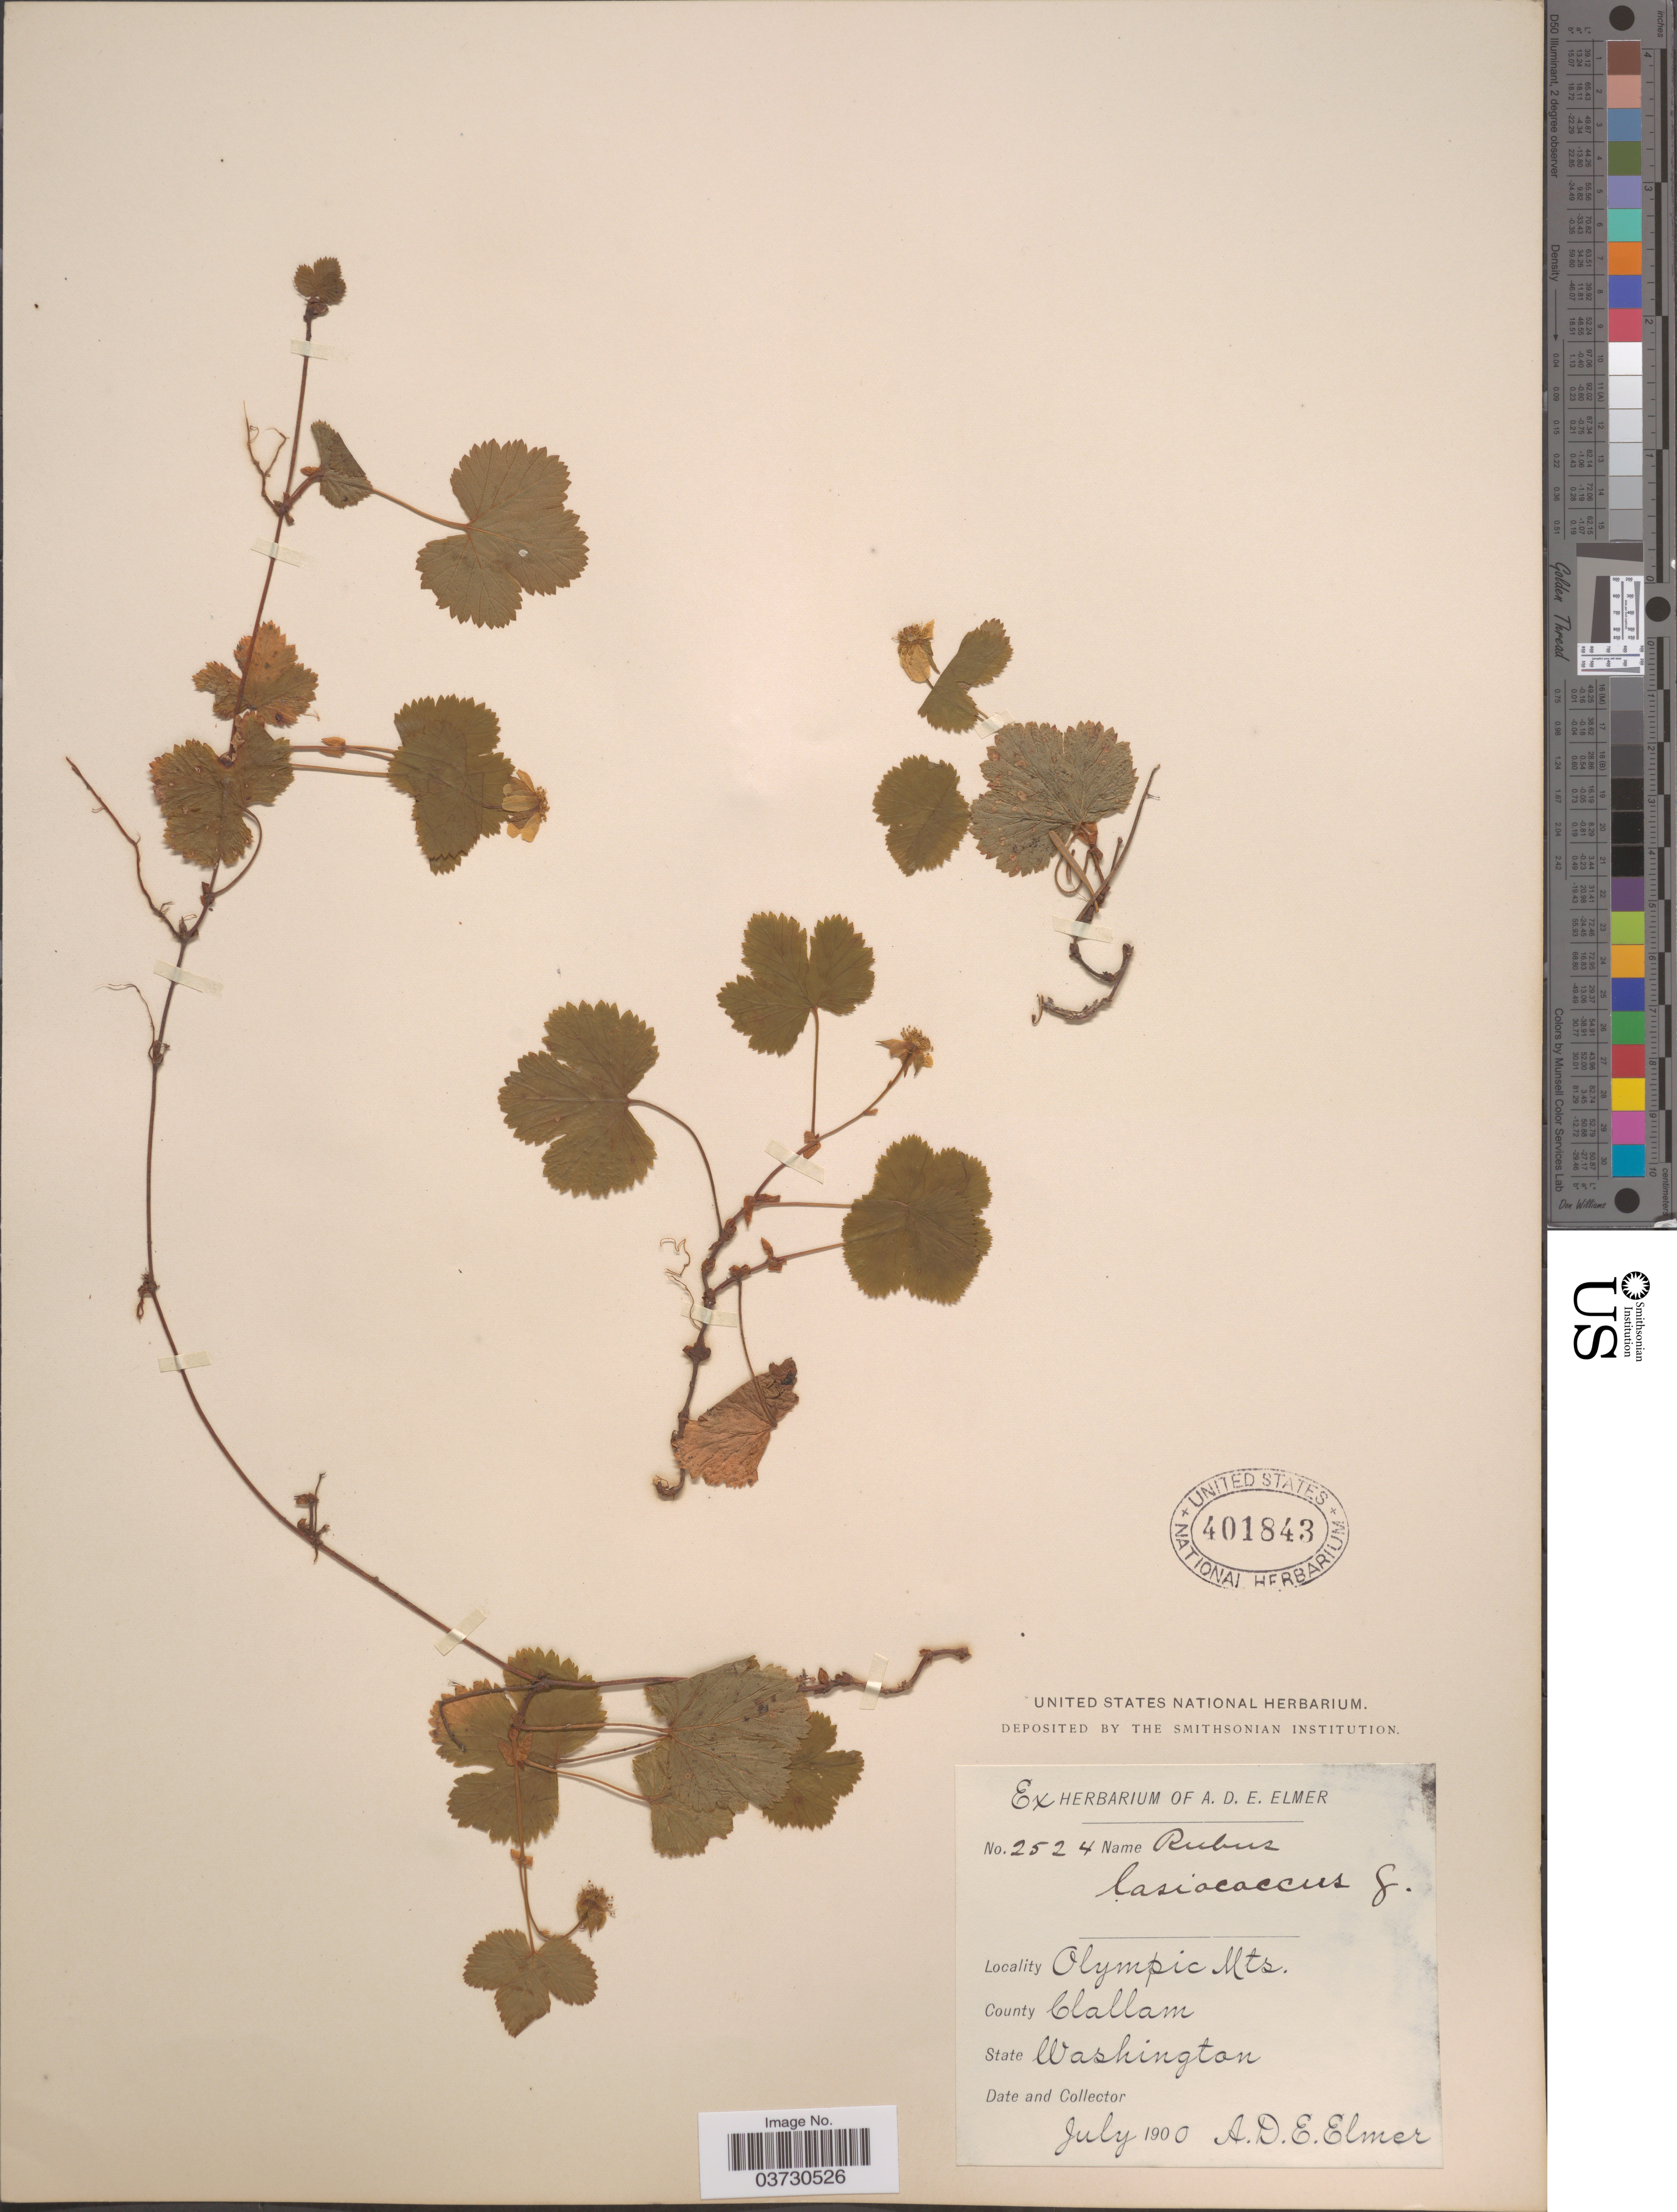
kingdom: Plantae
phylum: Tracheophyta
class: Magnoliopsida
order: Rosales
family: Rosaceae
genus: Rubus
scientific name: Rubus lasiococcus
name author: A. Gray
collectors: A. D. E. Elmer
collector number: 2524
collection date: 1900-07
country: United States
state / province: Washington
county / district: Clallam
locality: Olympic Mts. County Clallam.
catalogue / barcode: US 401843